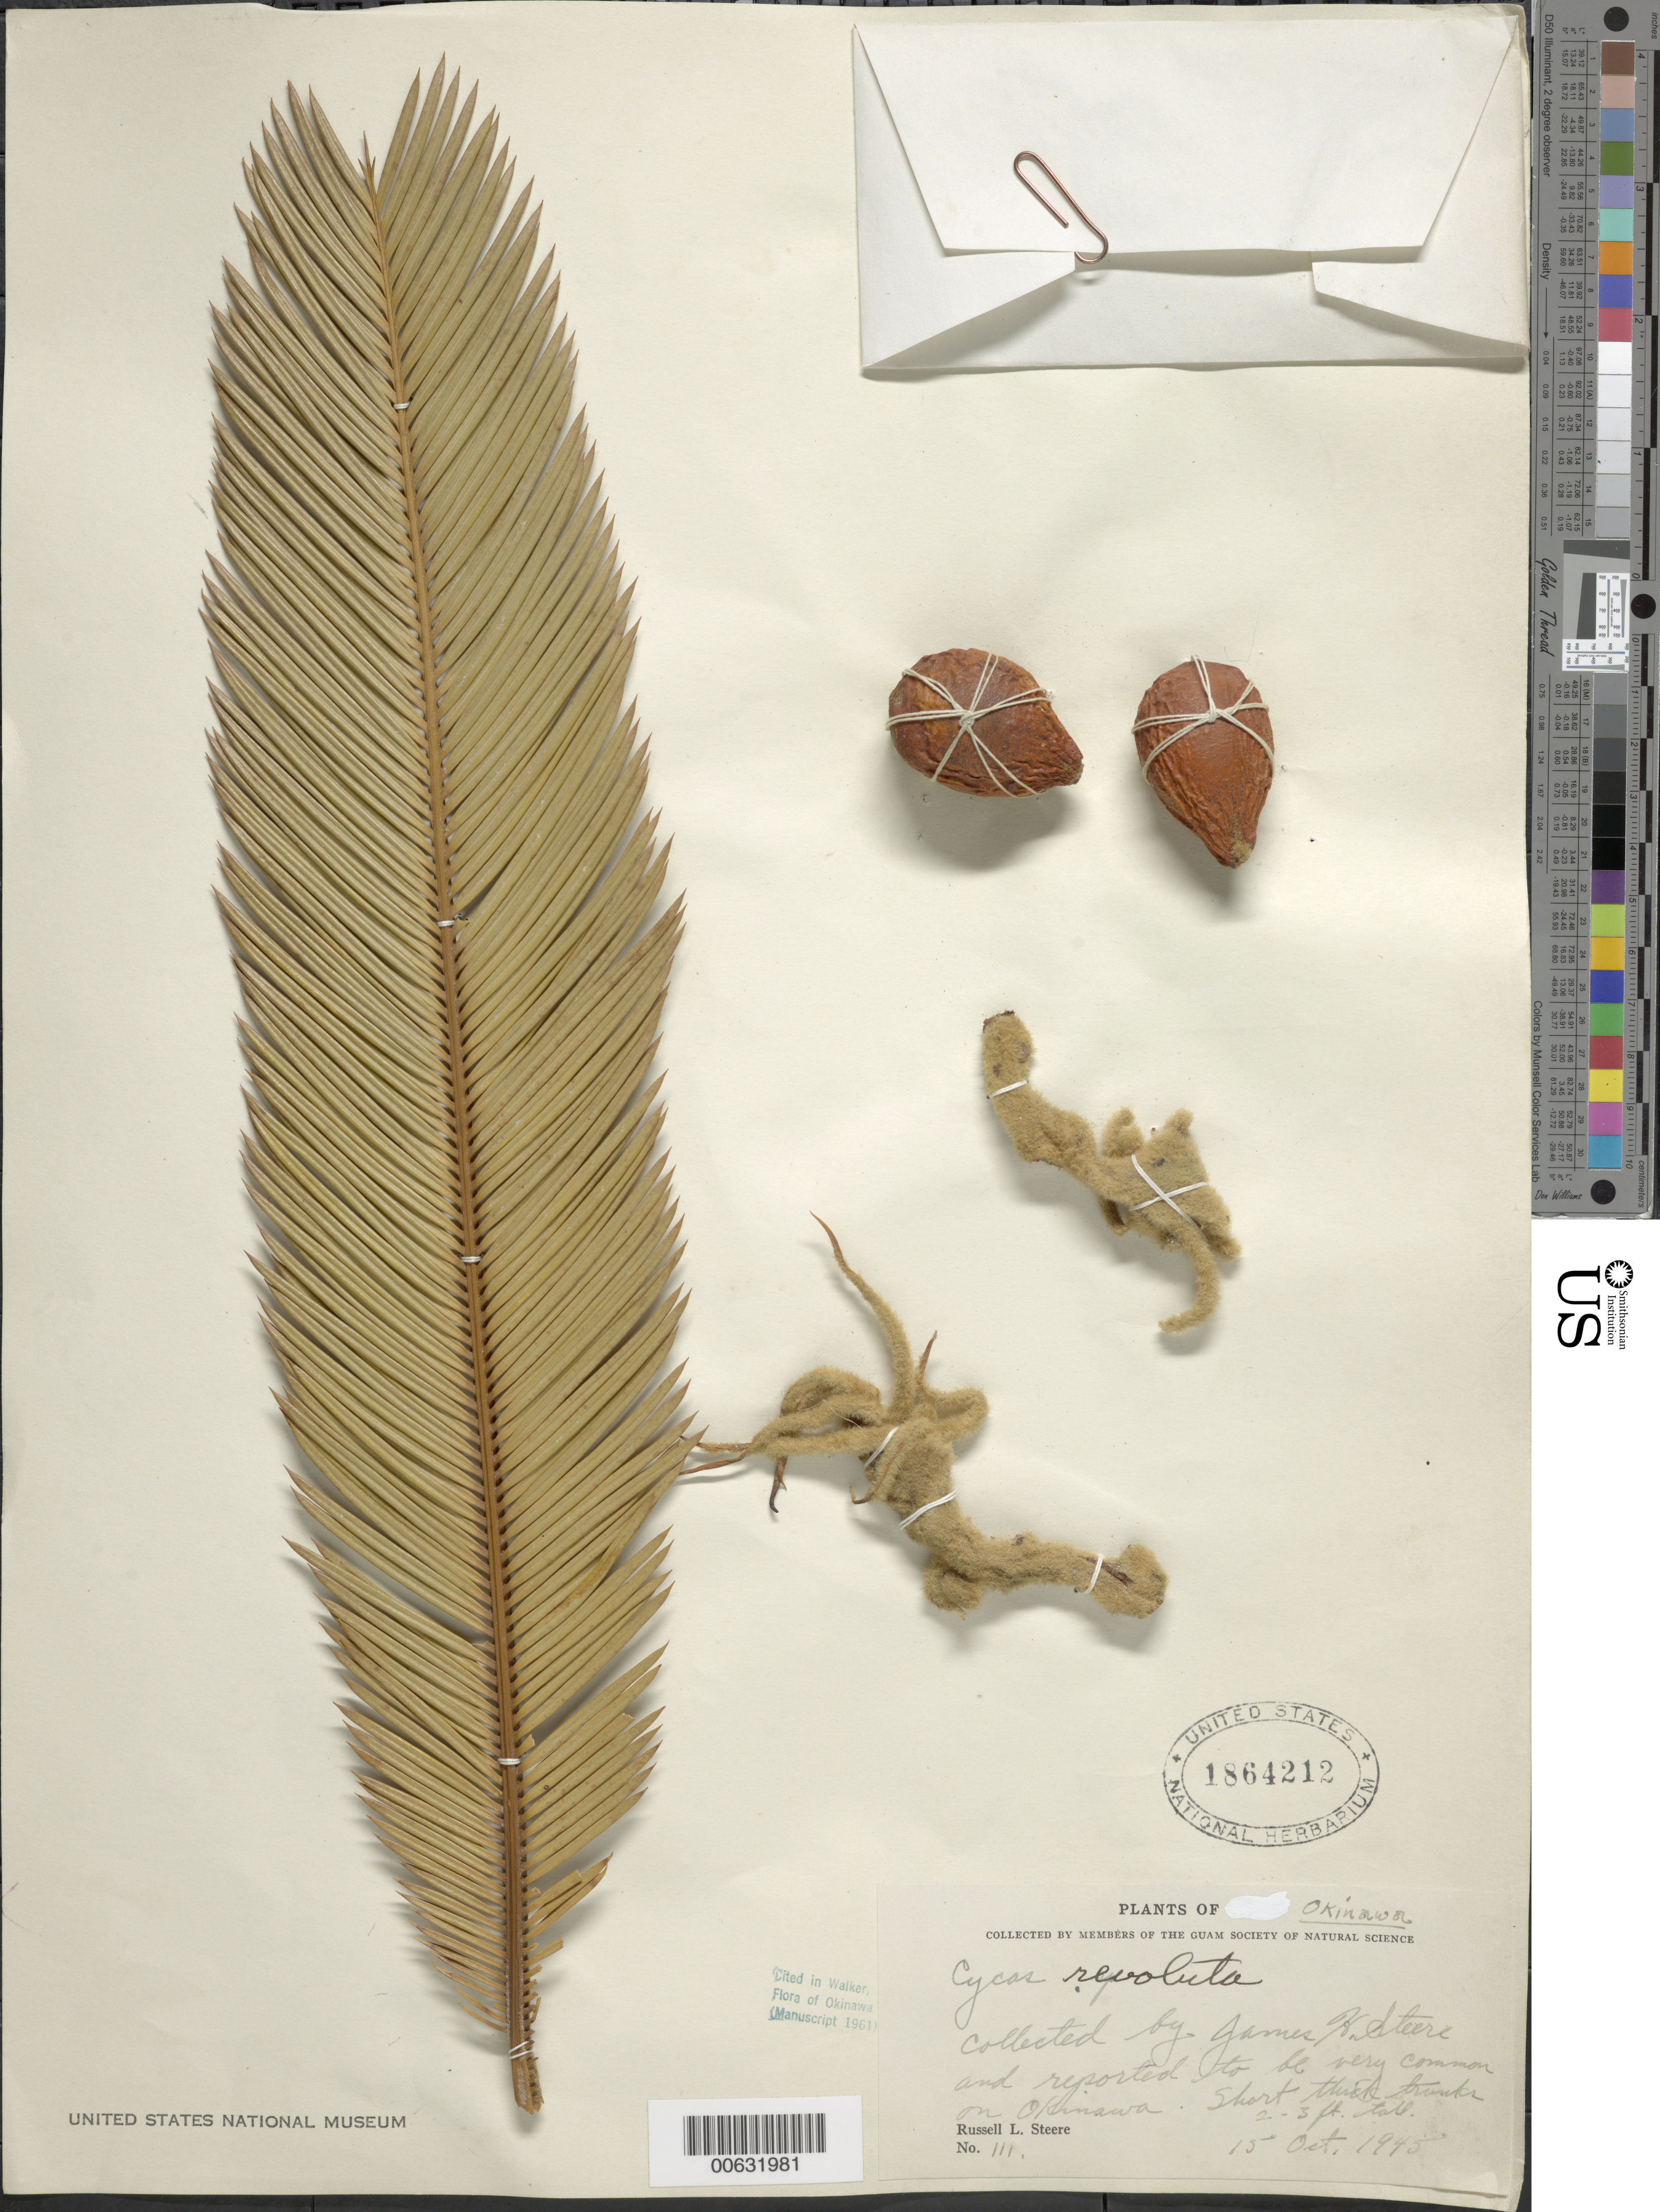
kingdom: Plantae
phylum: Tracheophyta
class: Cycadopsida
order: Cycadales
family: Cycadaceae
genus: Cycas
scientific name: Cycas revoluta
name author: Thunb.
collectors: J. H. Steere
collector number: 111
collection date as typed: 15 Oct 1945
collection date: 1945-10-15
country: Japan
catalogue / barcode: US 1864212